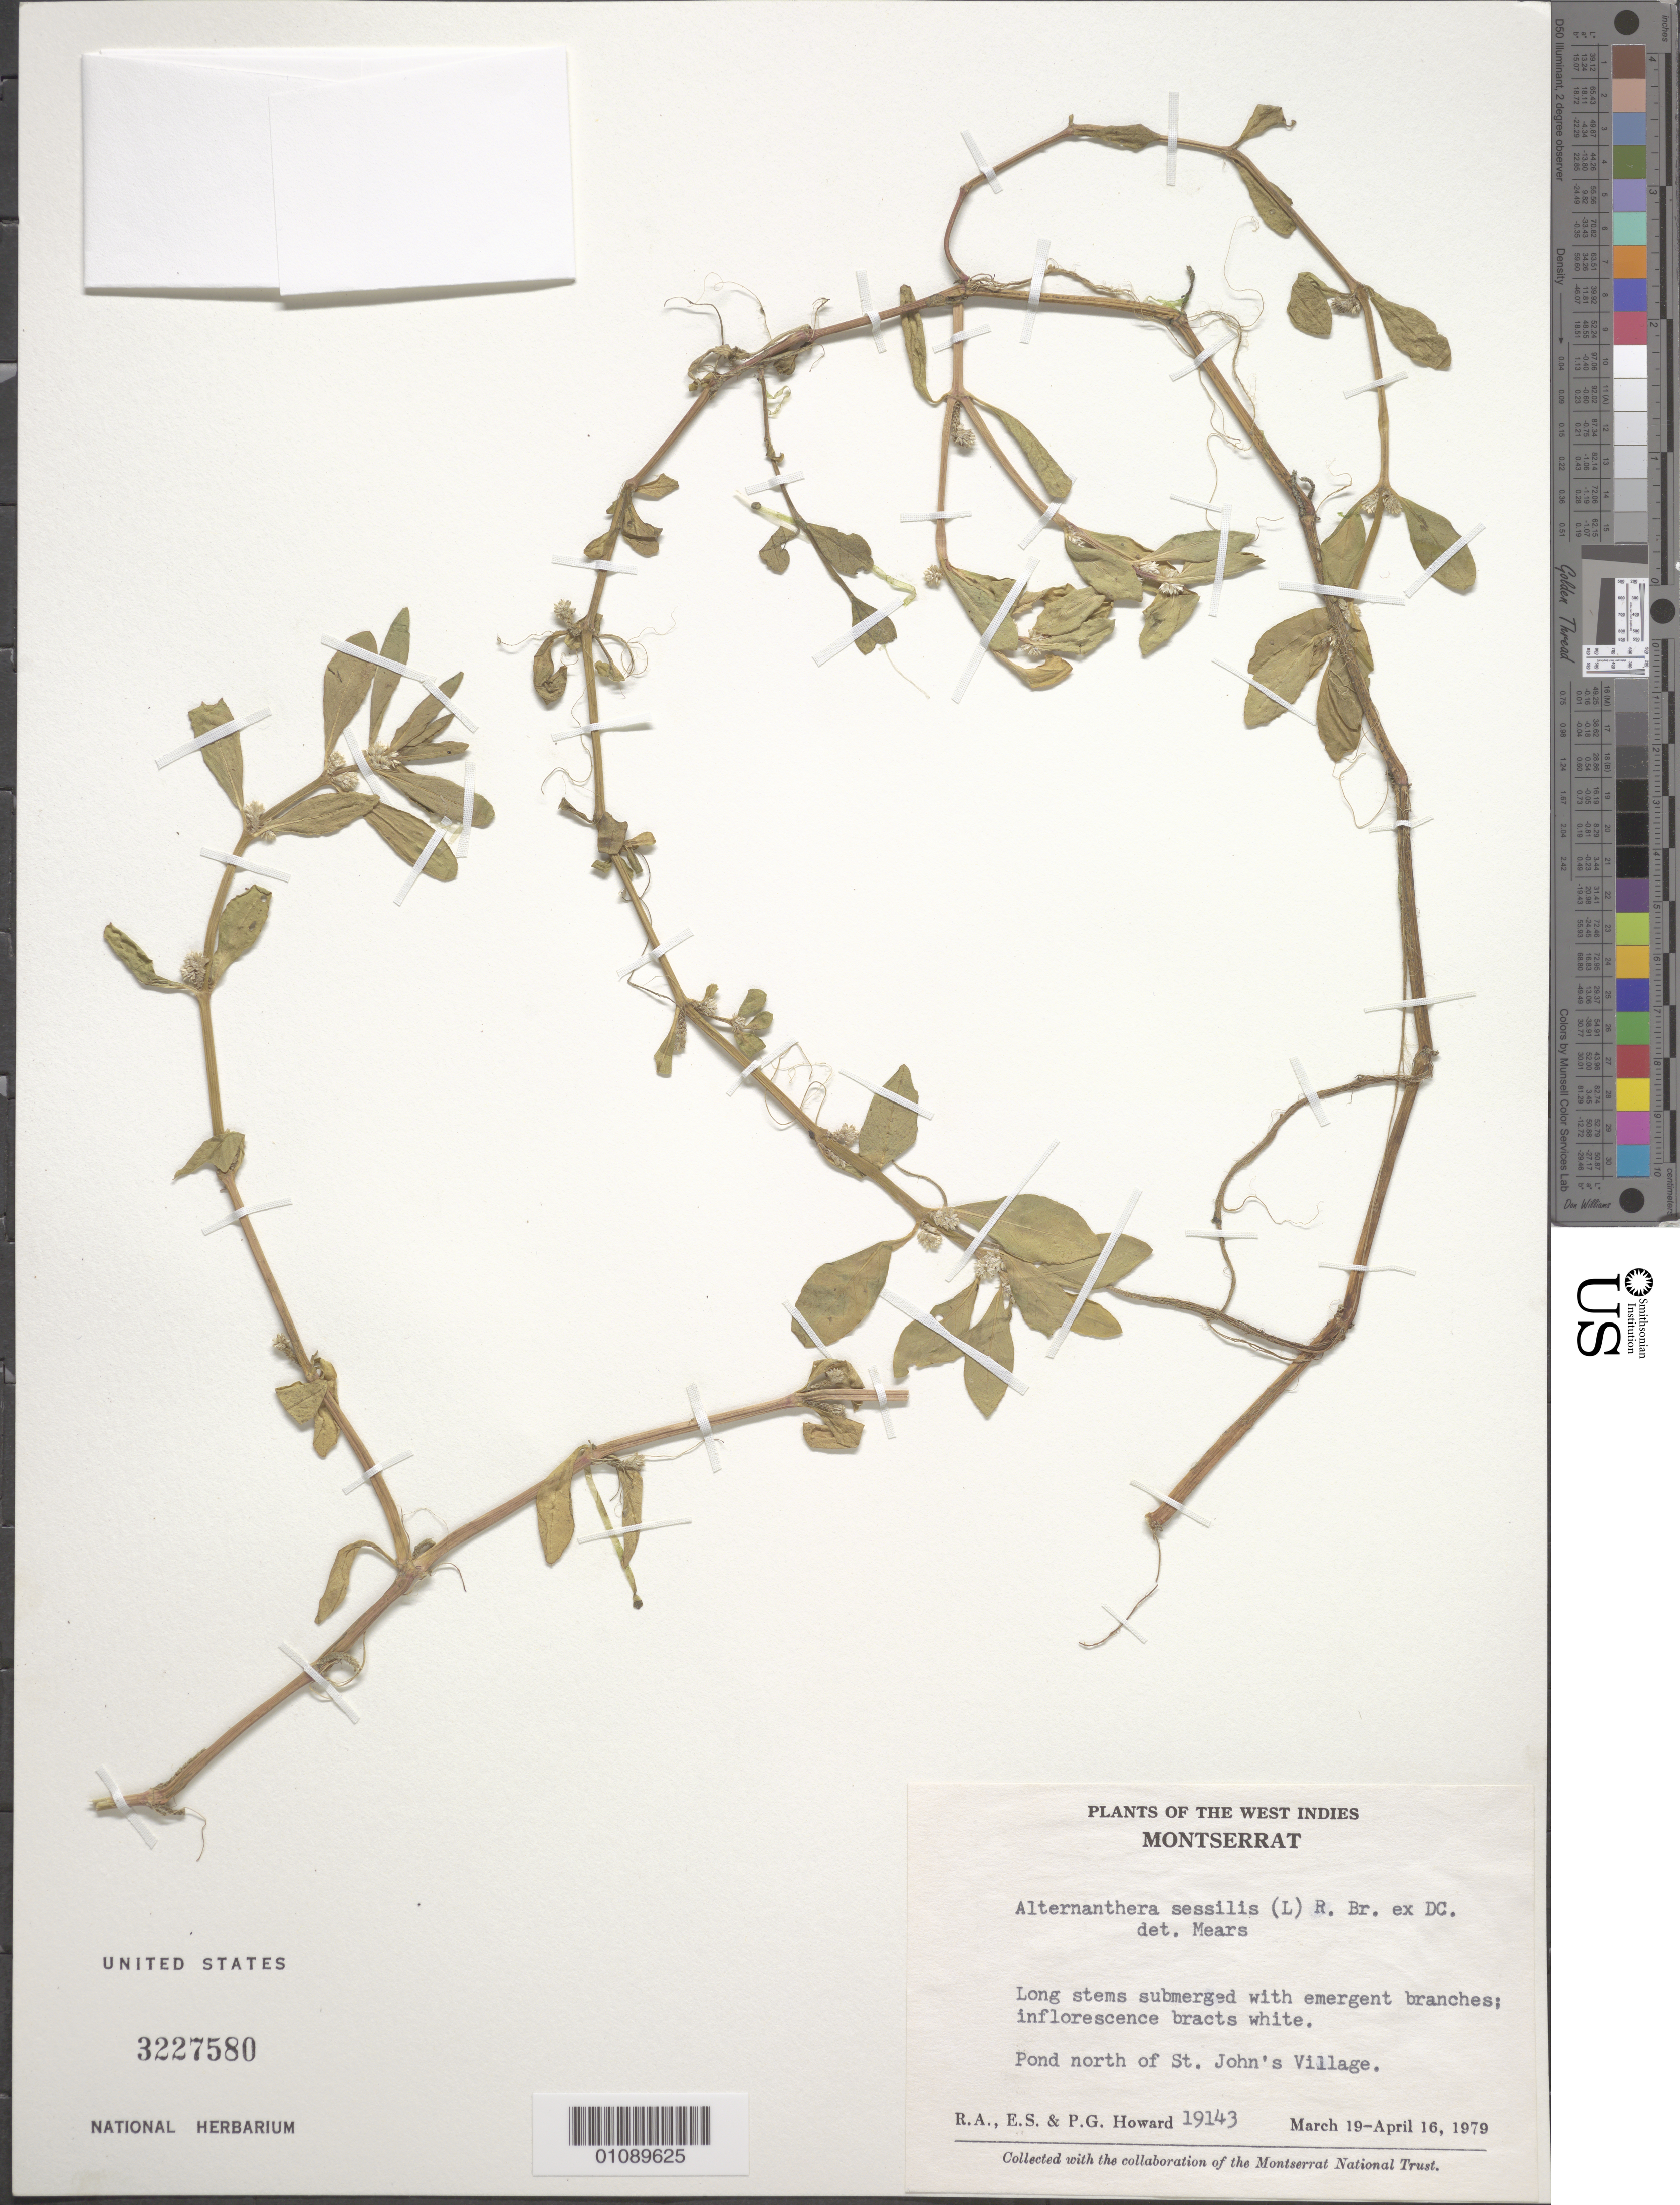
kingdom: Plantae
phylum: Tracheophyta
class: Magnoliopsida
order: Caryophyllales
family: Amaranthaceae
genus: Alternanthera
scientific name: Alternanthera sessilis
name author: (L.) DC.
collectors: R. A. Howard, E. S. Howard & P. Howard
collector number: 19143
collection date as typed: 19 Mar 1979 to 16 Apr 1979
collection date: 1979-03-19/1979-04-16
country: Montserrat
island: Montserrat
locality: N of St. John's Village, pond.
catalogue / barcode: US 3227580